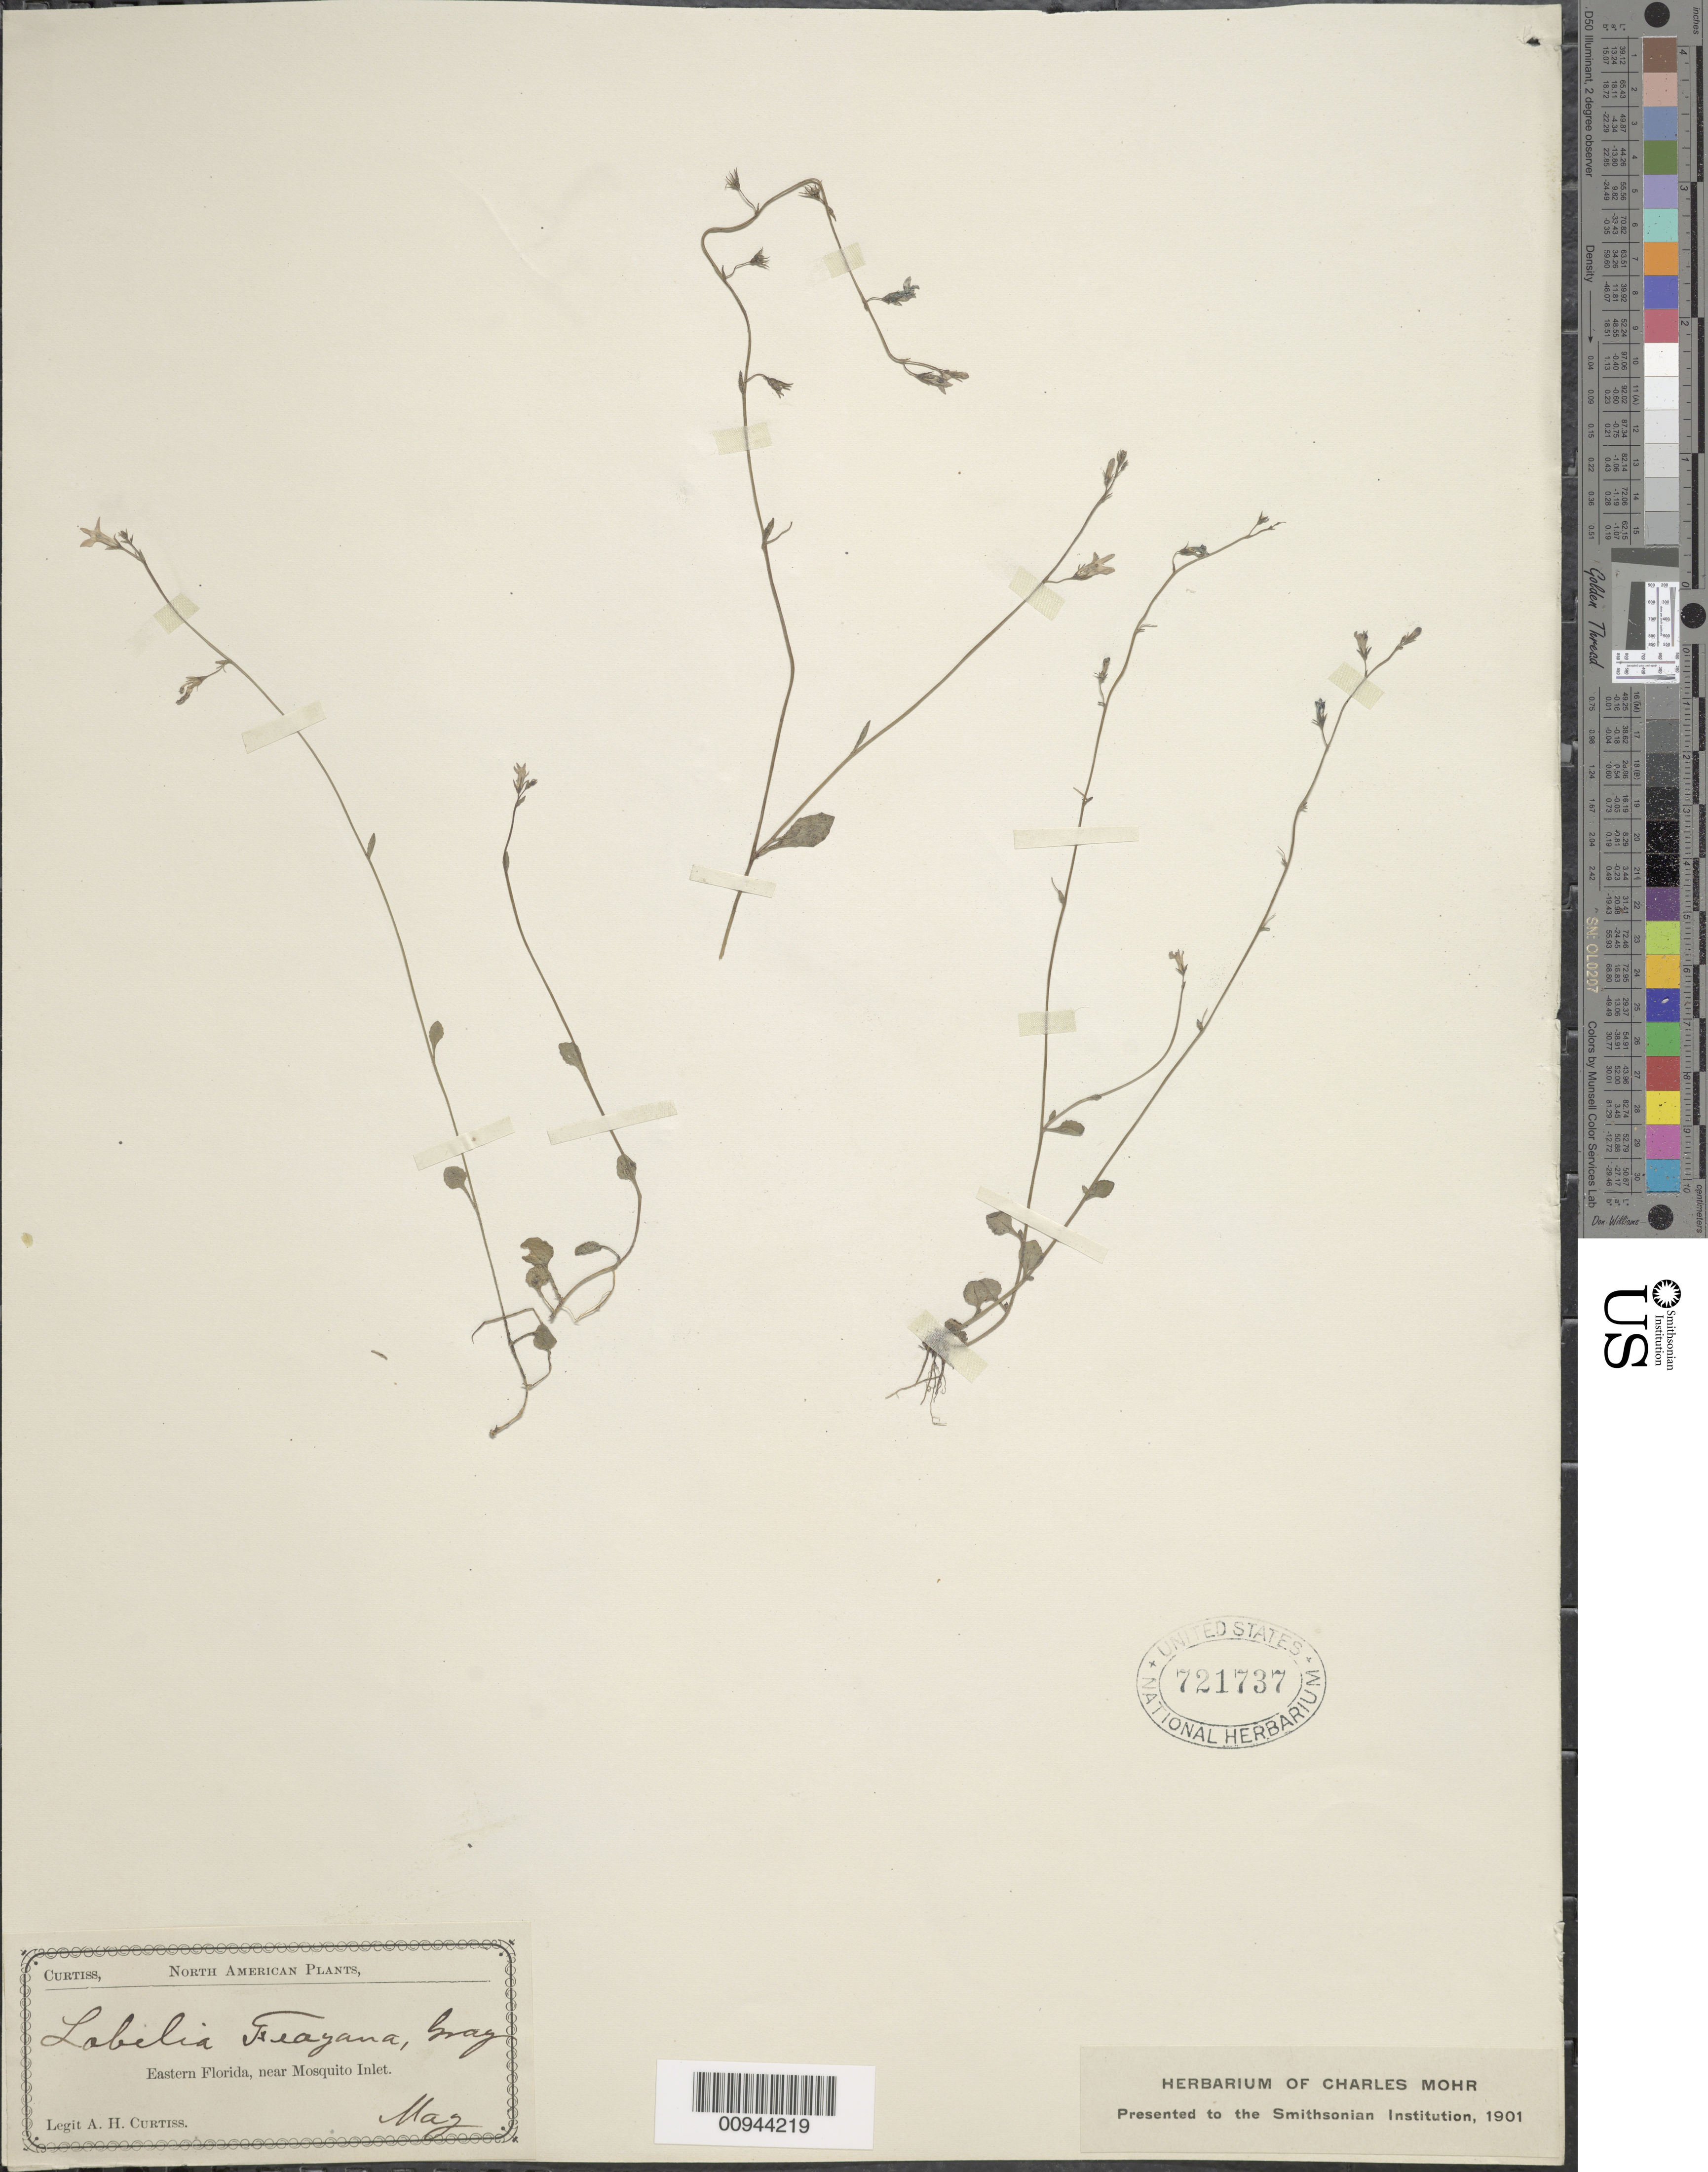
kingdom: Plantae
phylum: Tracheophyta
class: Magnoliopsida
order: Asterales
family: Campanulaceae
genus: Lobelia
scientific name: Lobelia feayana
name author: A. Gray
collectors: A. H. Curtiss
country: United States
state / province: Florida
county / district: Volusia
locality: Eastern Florida, near Mosquito Inlet (=Ponce de Leon Inlet)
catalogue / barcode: US 721737